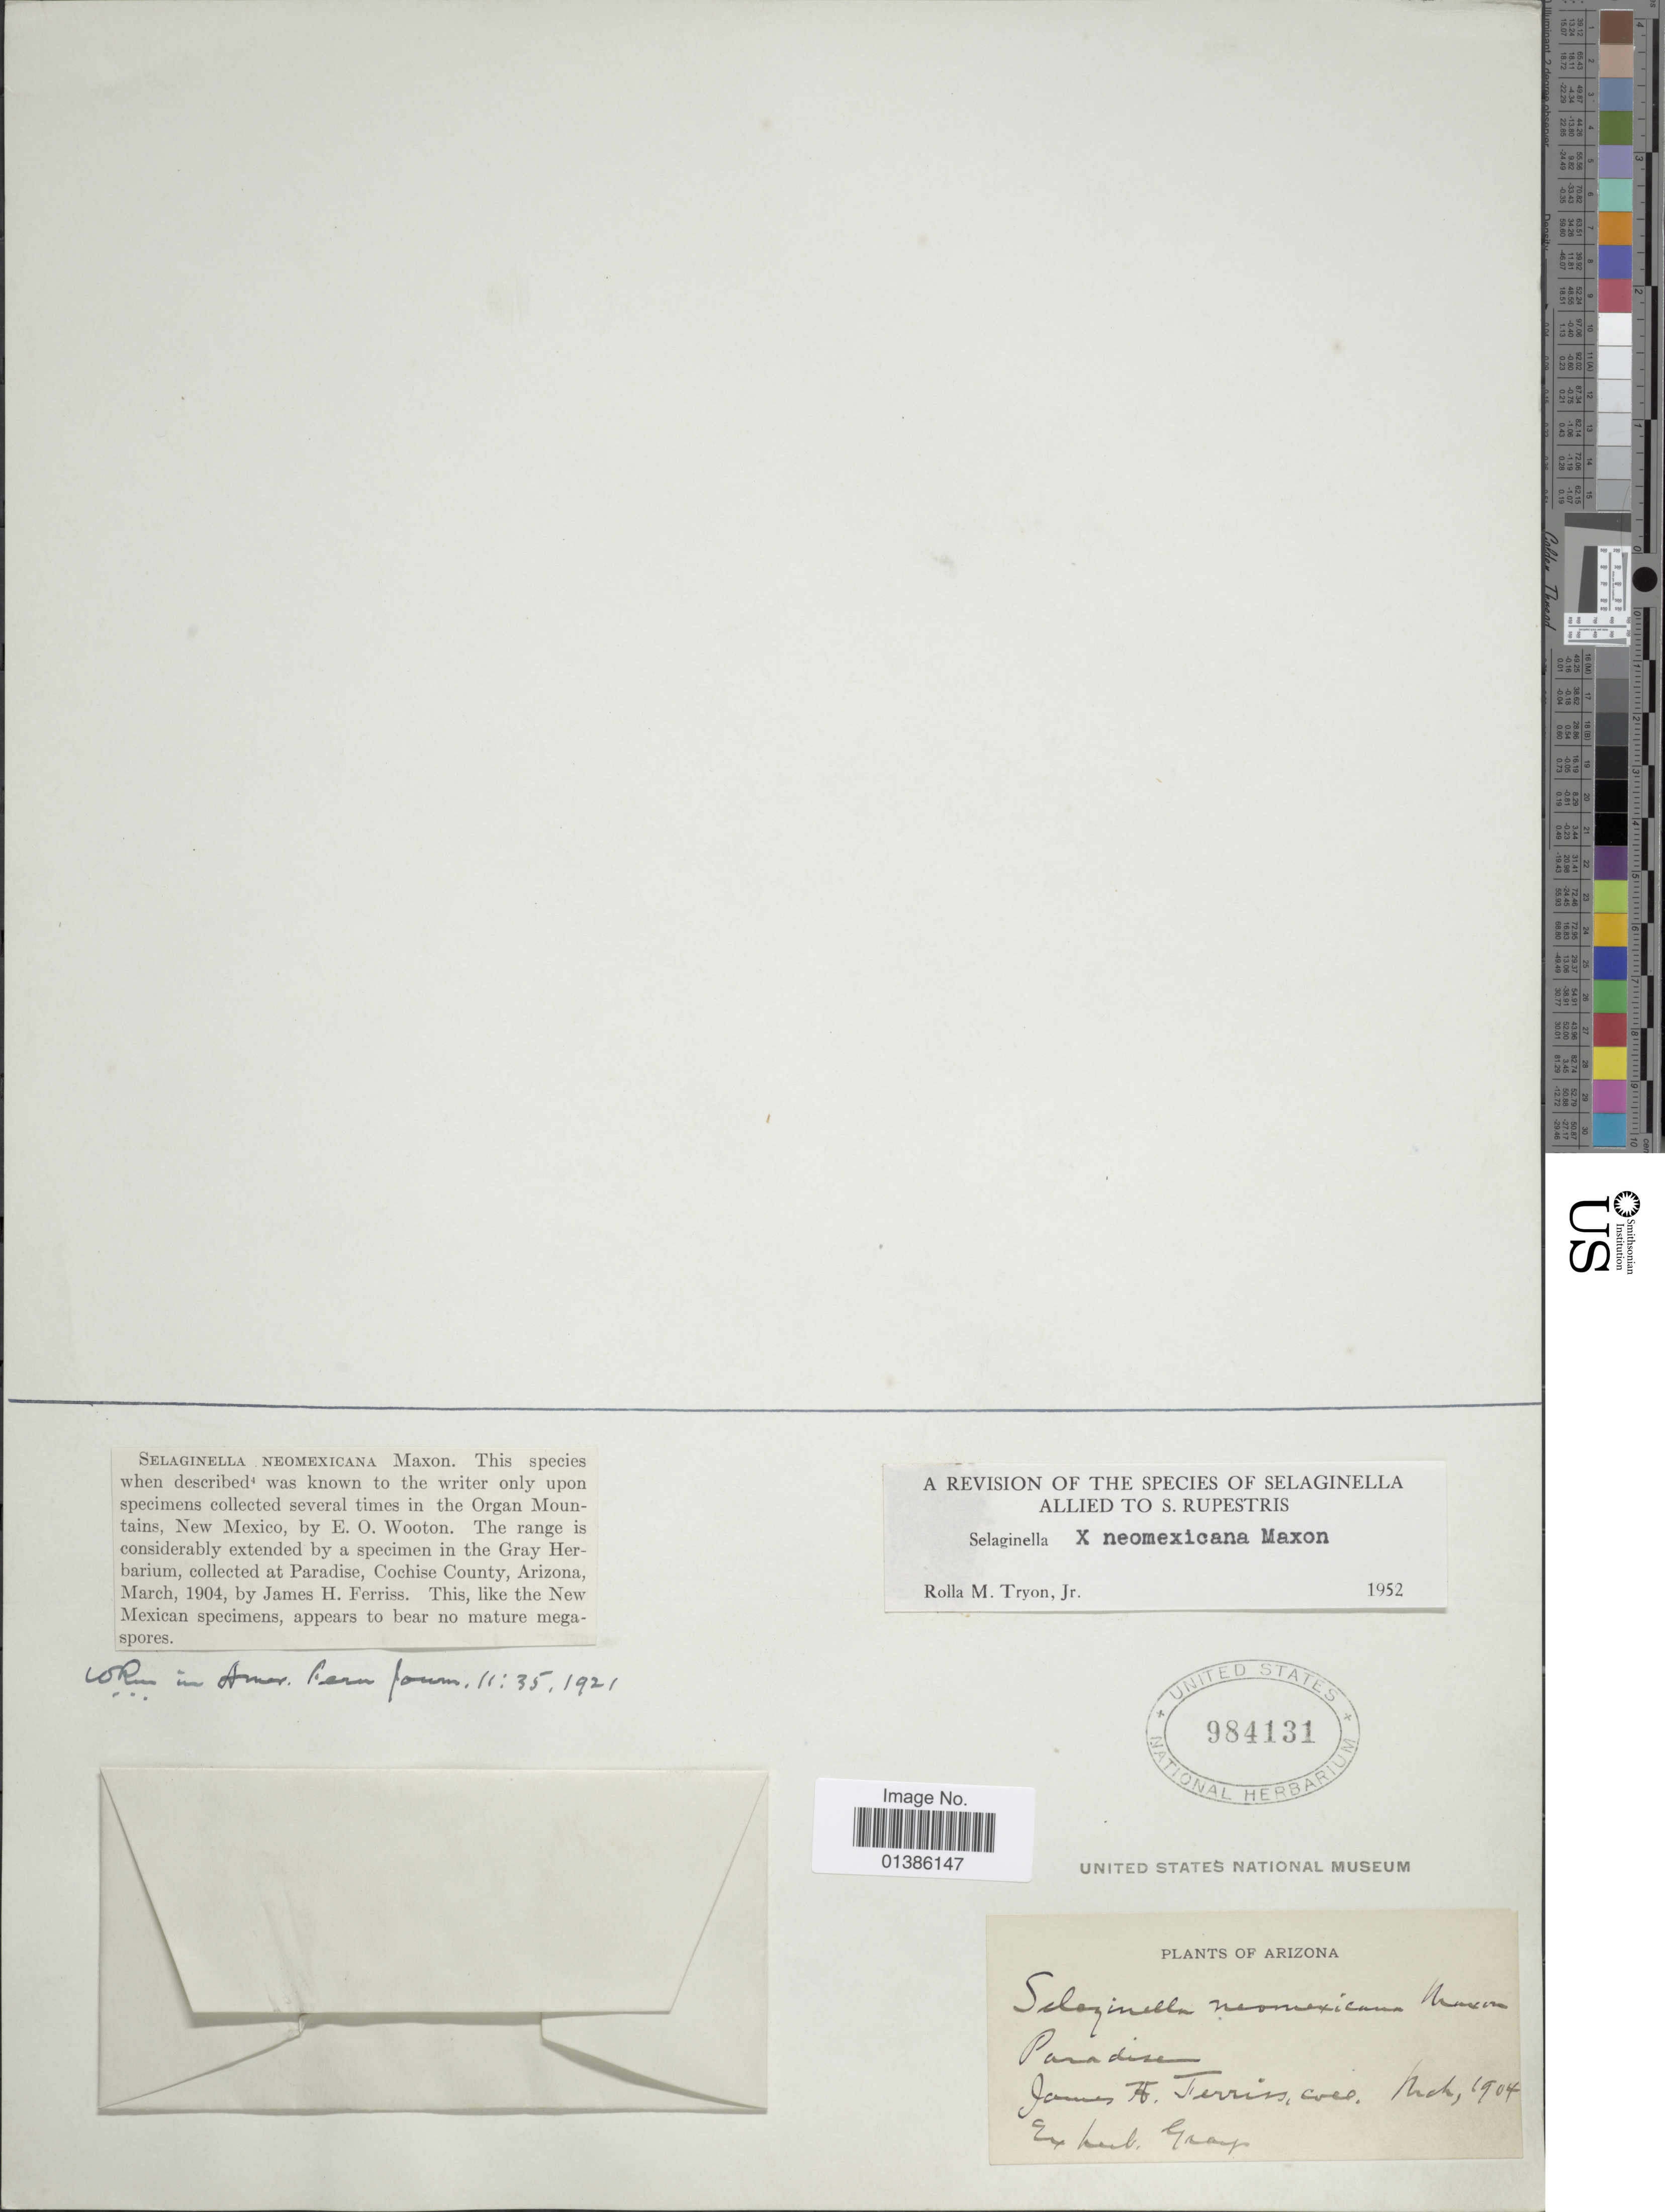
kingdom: Plantae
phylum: Tracheophyta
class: Lycopodiopsida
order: Selaginellales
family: Selaginellaceae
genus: Selaginella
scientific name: Selaginella x neomexicana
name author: Maxon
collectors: J. Ferriss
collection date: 1904-03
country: United States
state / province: Arizona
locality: Paradise, Cochise County.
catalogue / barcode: US 984131